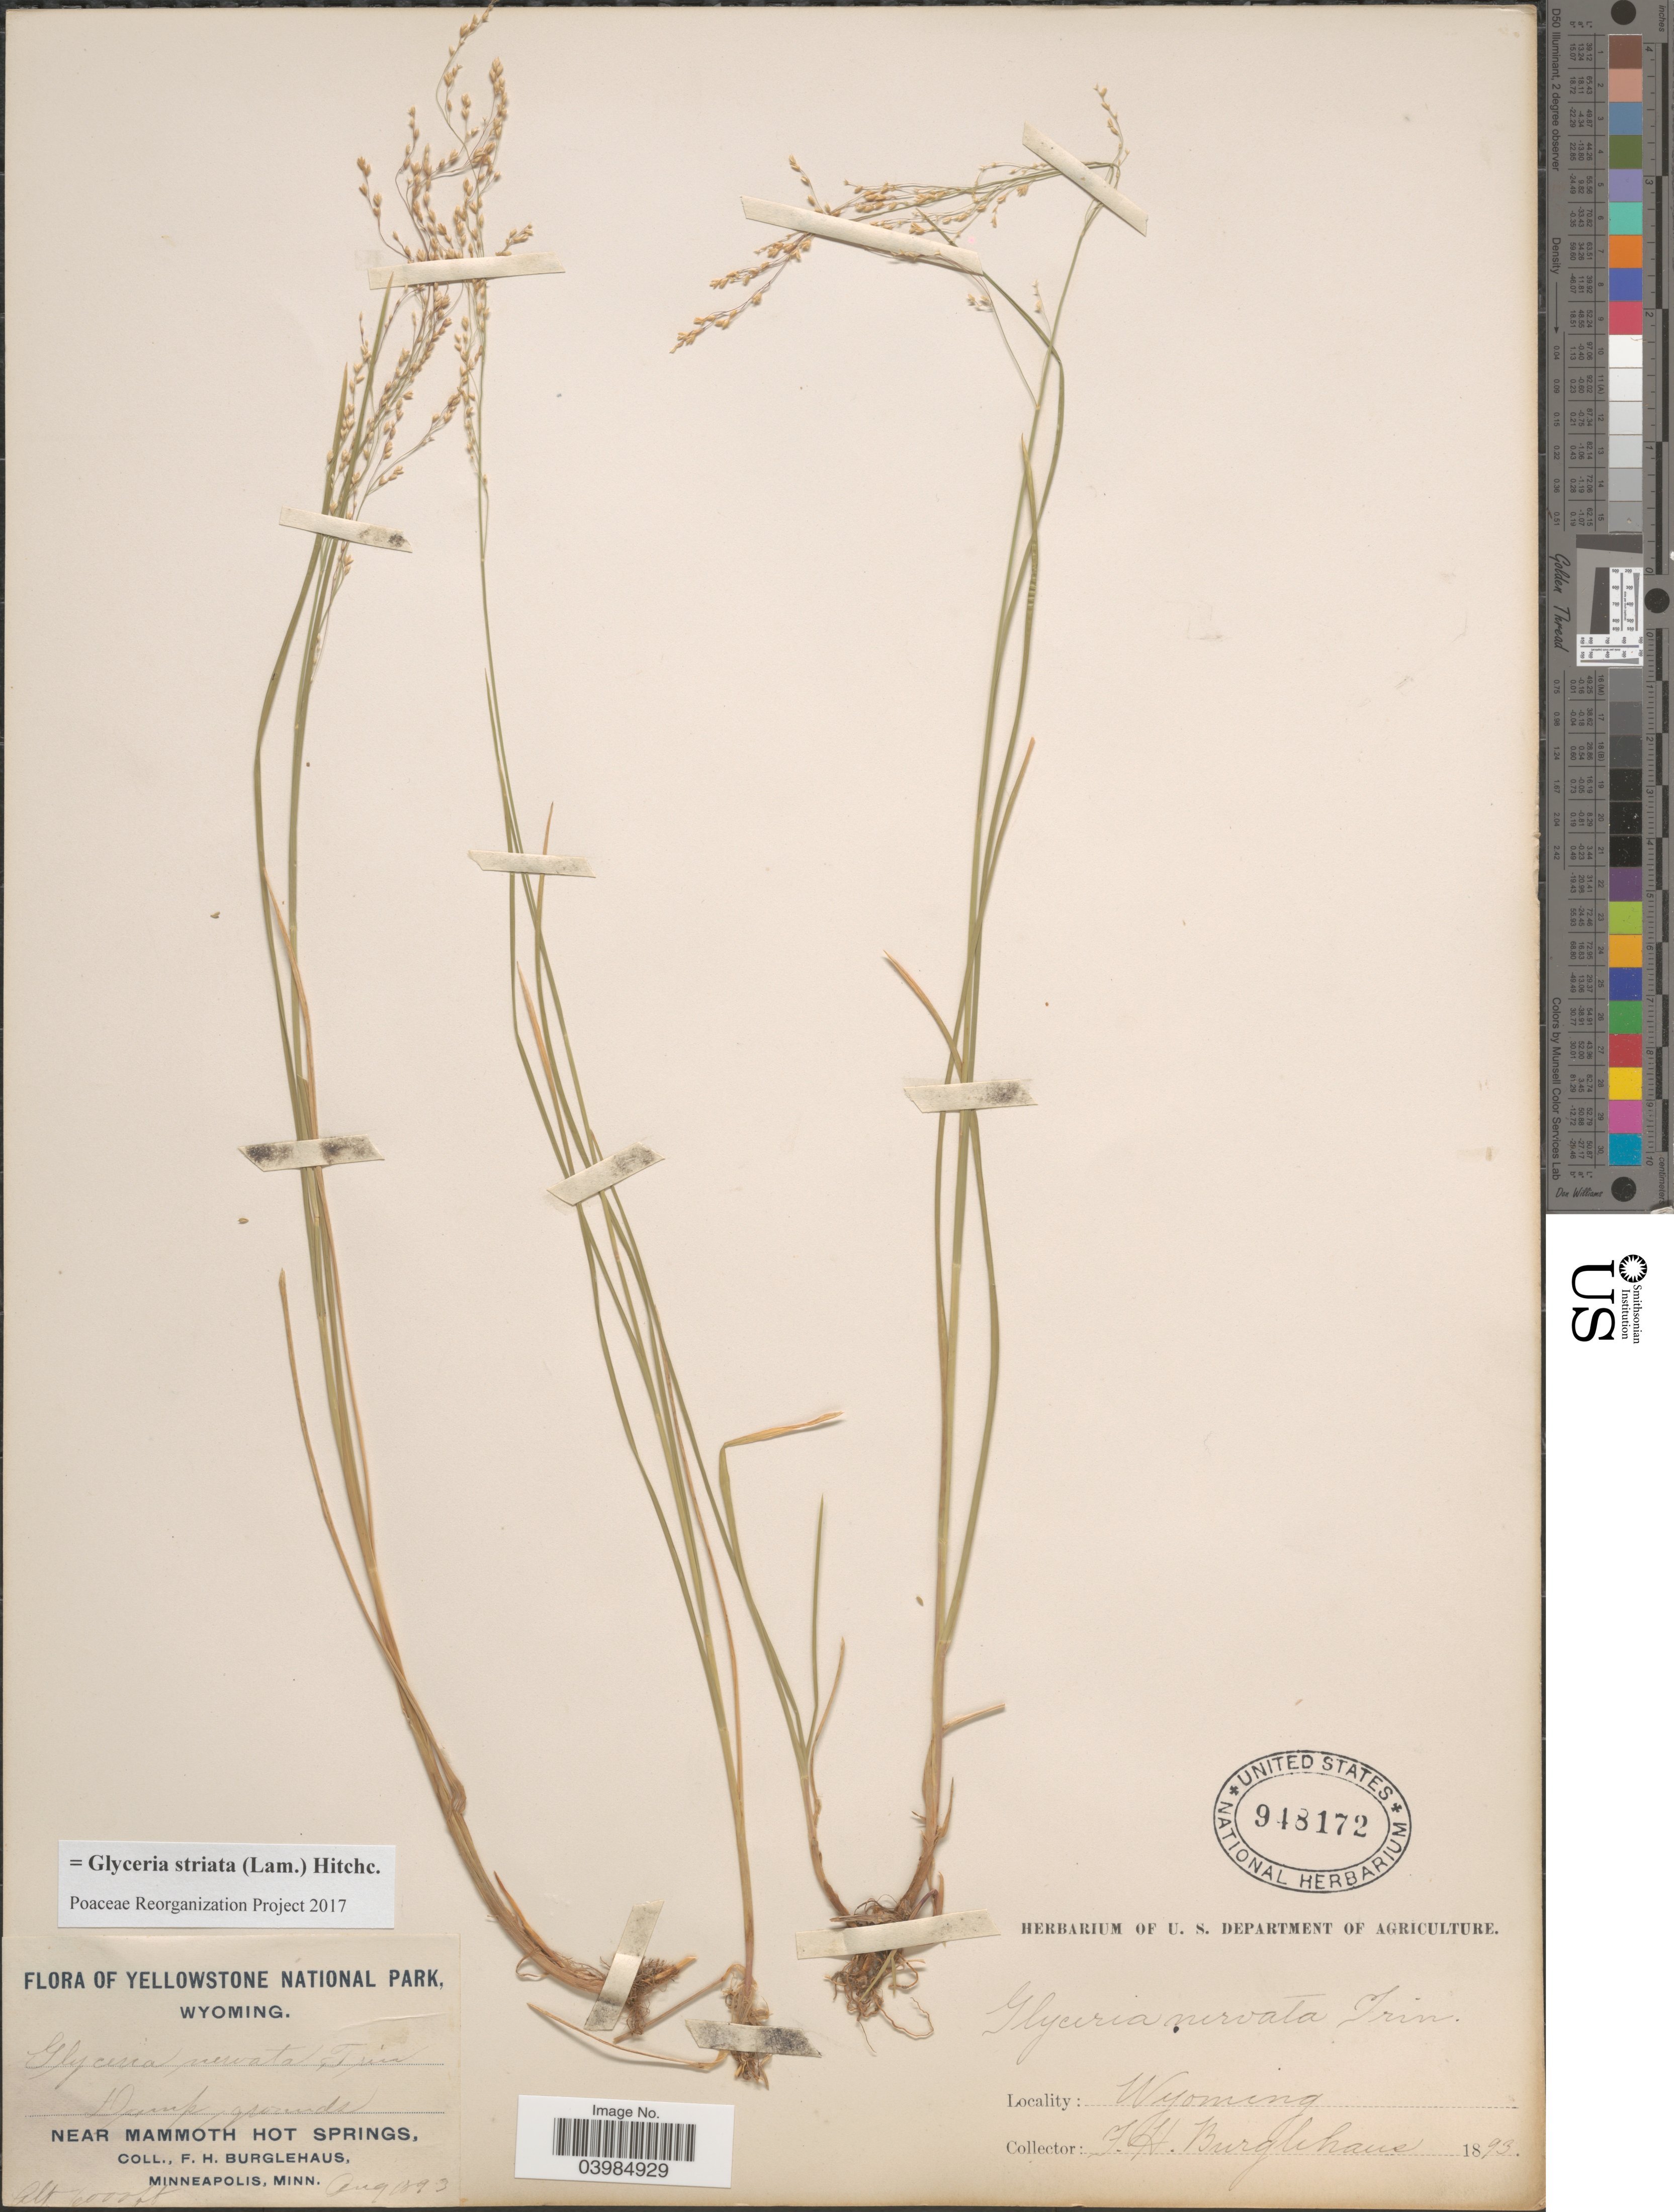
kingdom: Plantae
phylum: Tracheophyta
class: Liliopsida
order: Poales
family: Poaceae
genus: Glyceria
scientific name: Glyceria striata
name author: (Lam.) Hitchc.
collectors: F. Burglehaus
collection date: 1893-08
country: United States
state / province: Wyoming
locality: Yellowstone National Park. Near Mammoth Hot Springs.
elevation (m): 1829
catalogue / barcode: US 948172